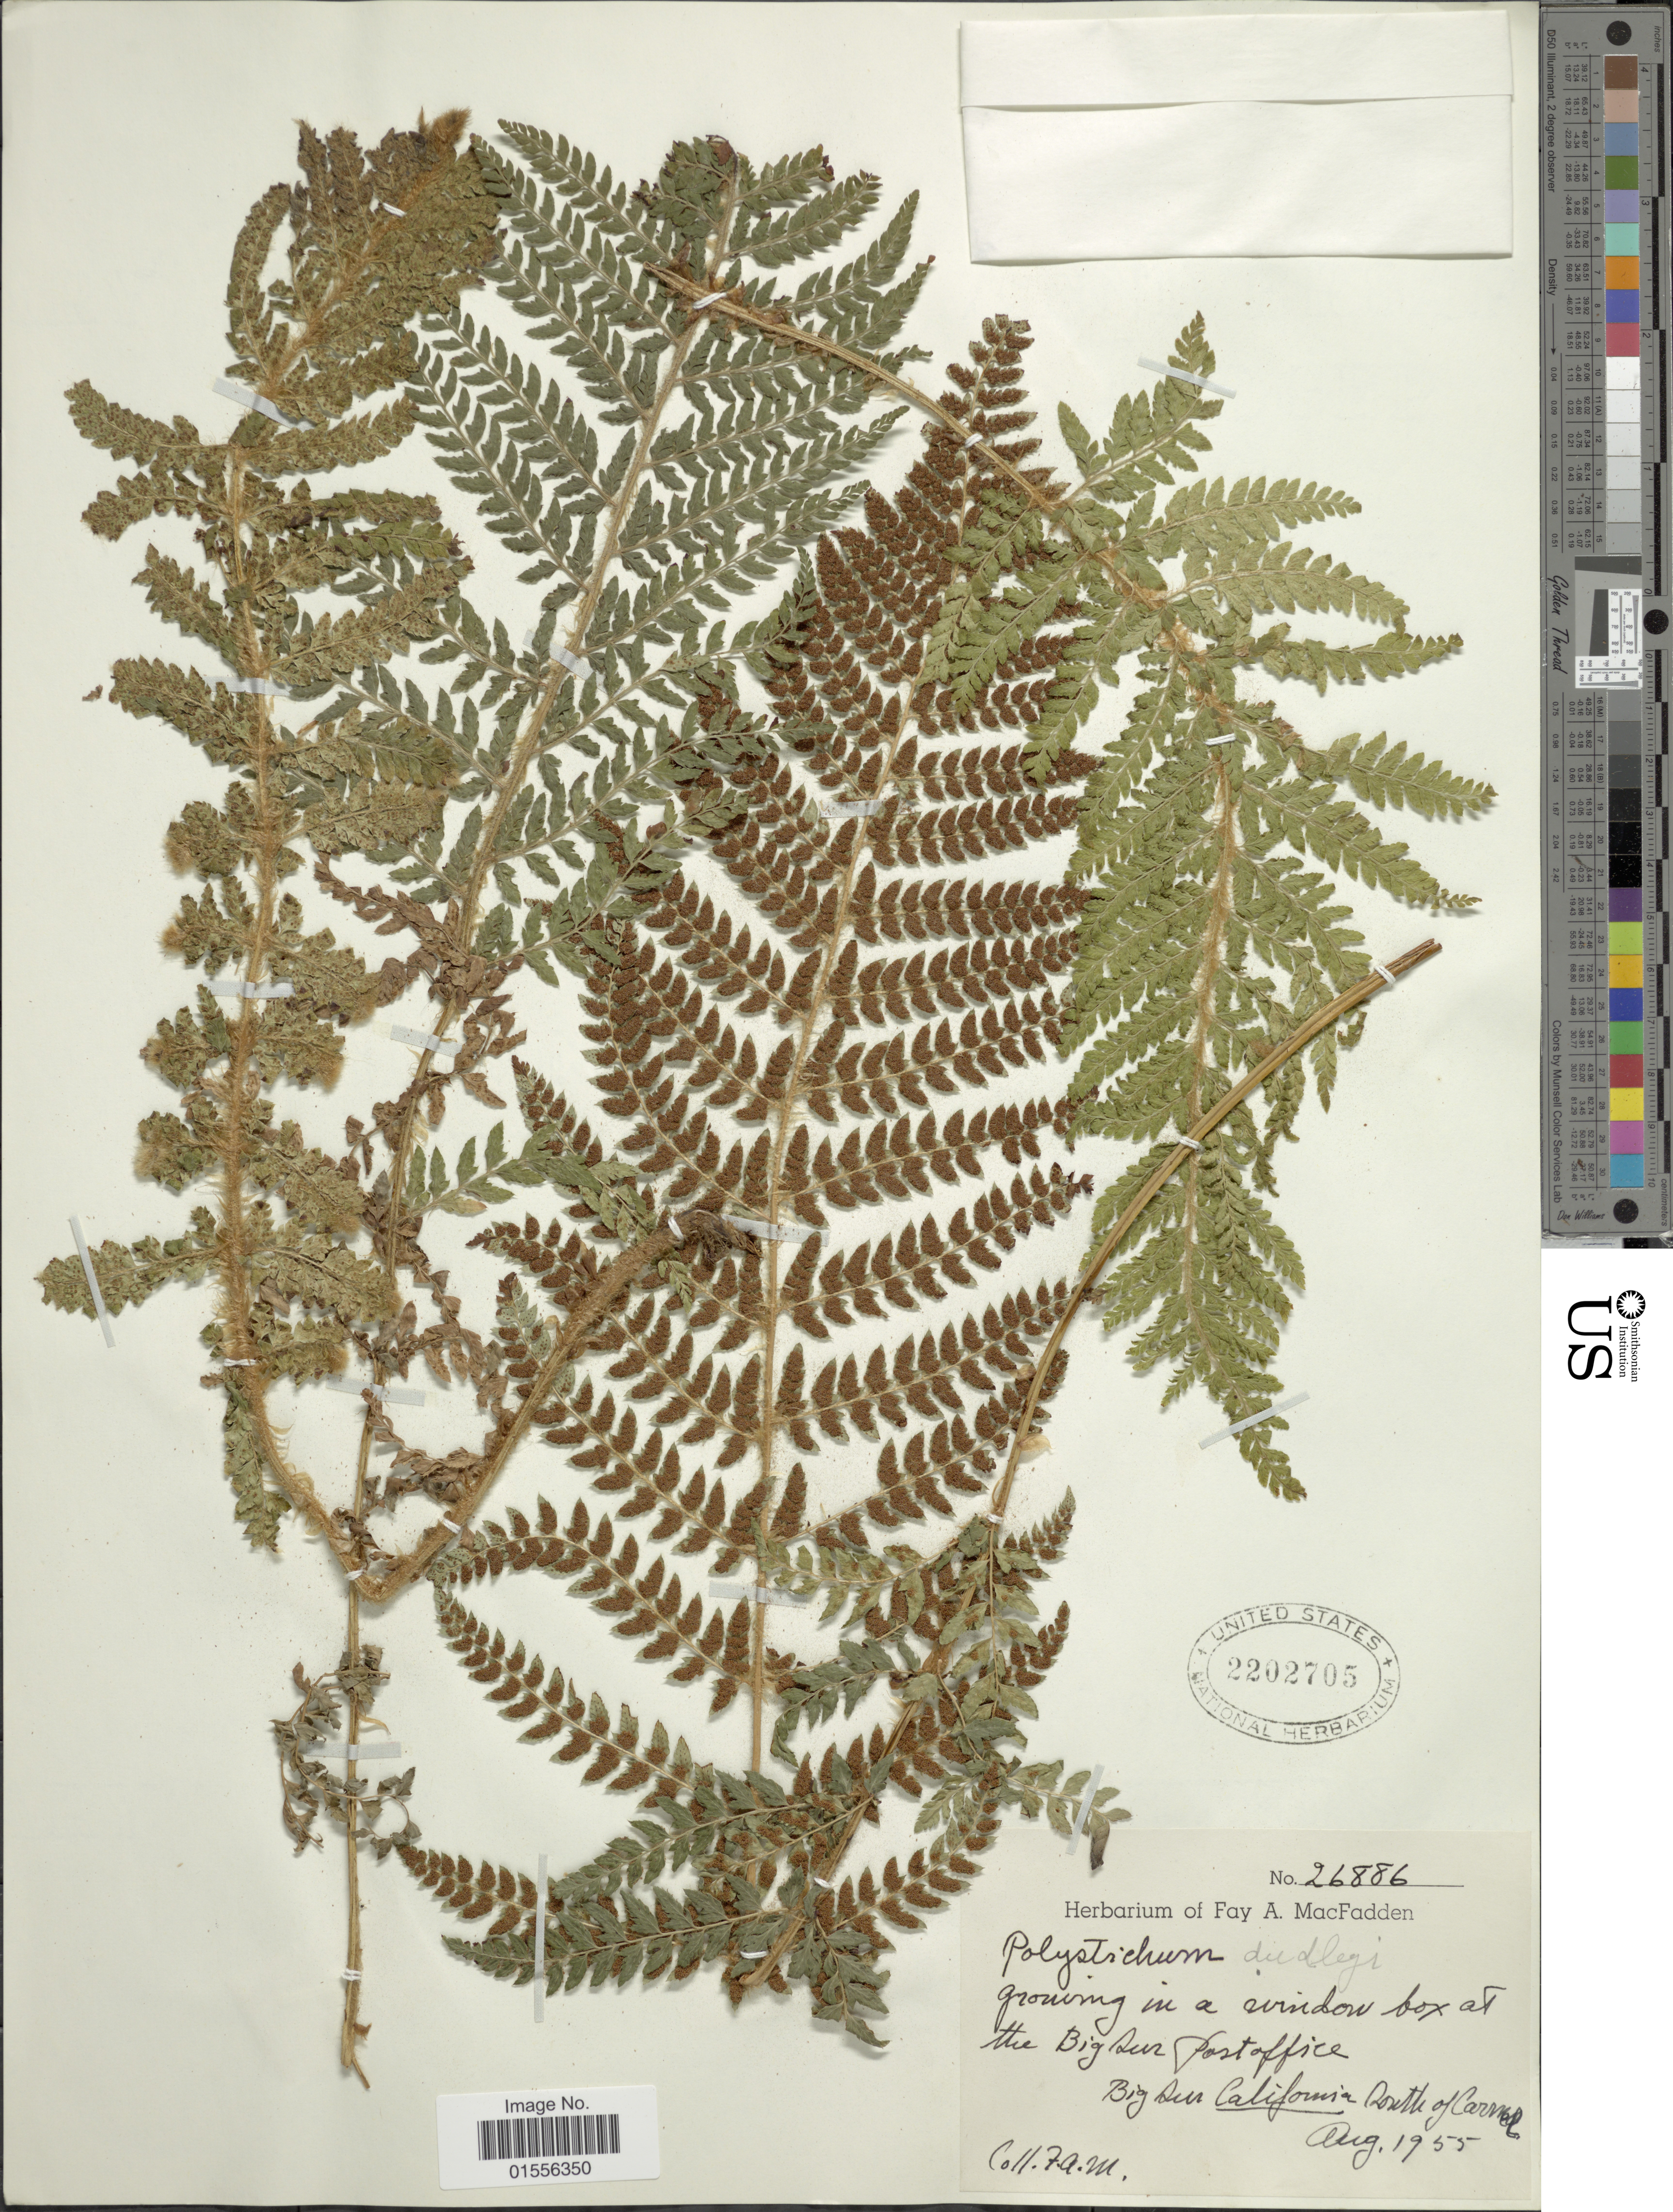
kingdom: Plantae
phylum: Tracheophyta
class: Polypodiopsida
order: Polypodiales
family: Dryopteridaceae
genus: Polystichum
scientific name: Polystichum dudleyi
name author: Maxon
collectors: F. MacFadden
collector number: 26886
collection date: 1955-08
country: United States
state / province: California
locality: Growing in a window bos at the Big Sun post offce, Big Sun California, South of Carmel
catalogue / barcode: US 2202705